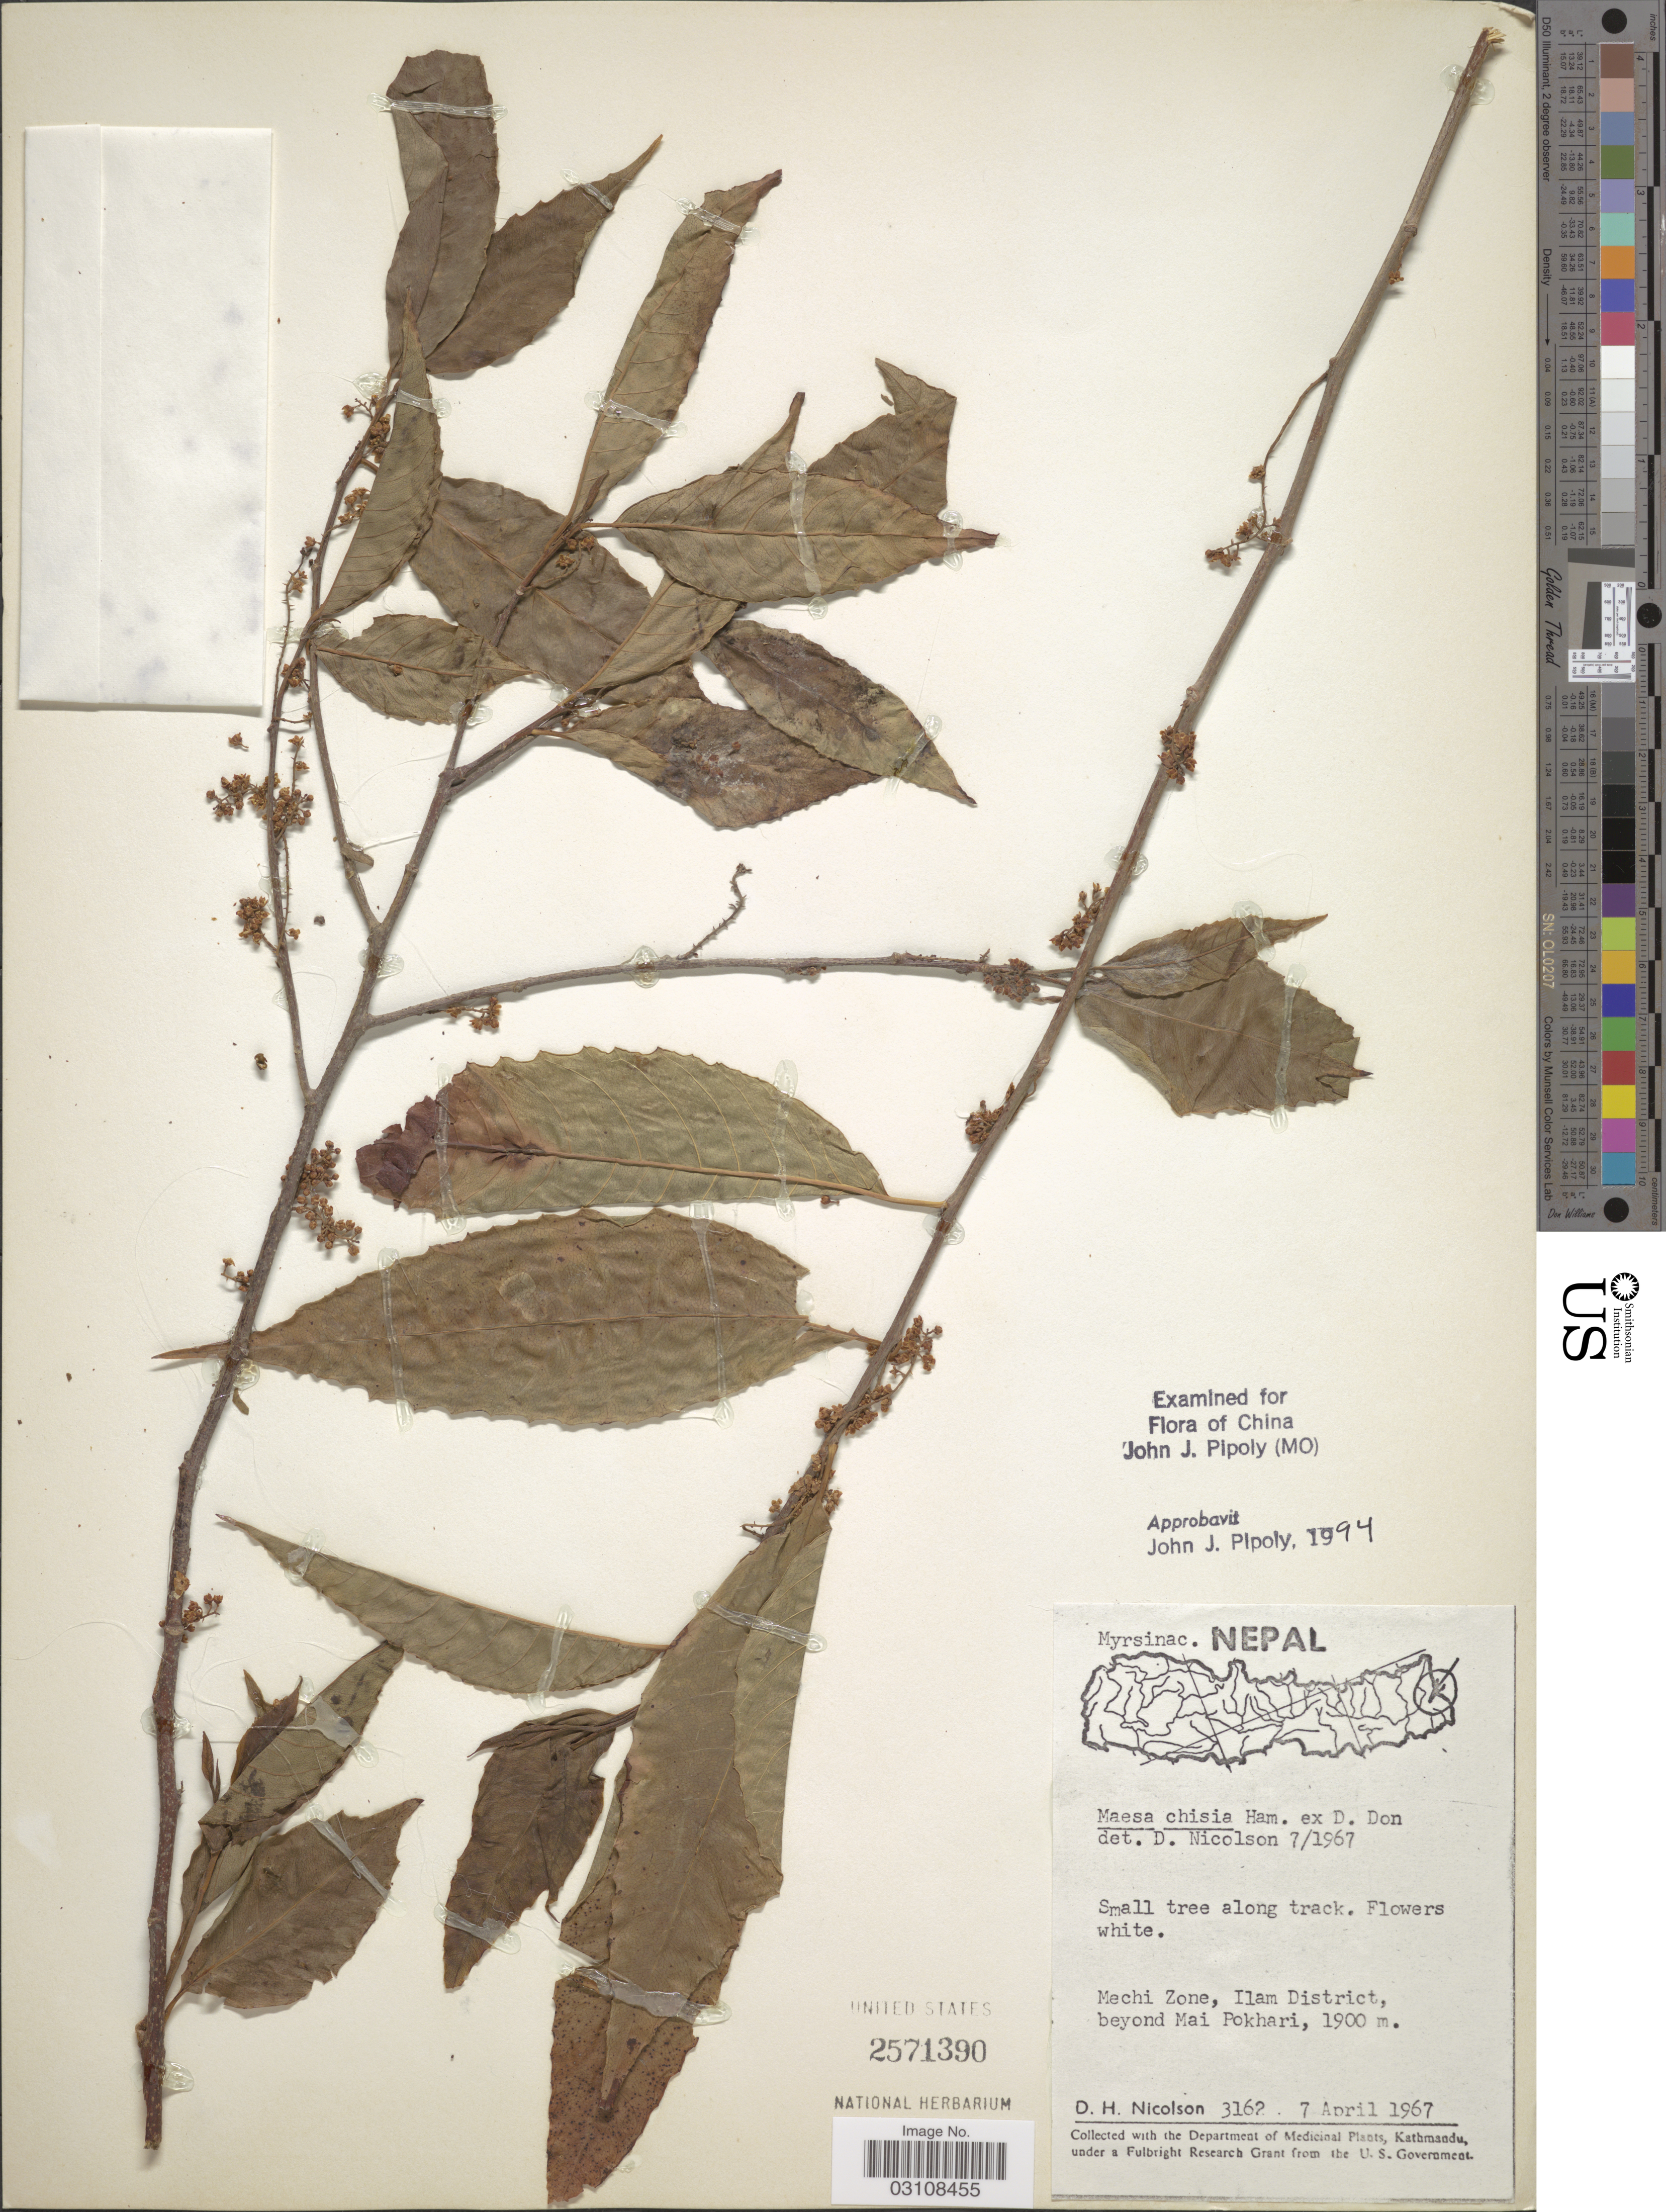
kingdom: Plantae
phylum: Tracheophyta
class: Magnoliopsida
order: Ericales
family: Primulaceae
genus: Maesa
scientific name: Maesa chisia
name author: Buch.-Ham. ex D. Don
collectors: D. H. Nicolson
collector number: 3162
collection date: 1967-04-07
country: Nepal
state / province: Mechi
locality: Mechi Zone, Ilam District, beyond Mai Pokhari.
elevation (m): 1900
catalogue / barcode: US 2571390